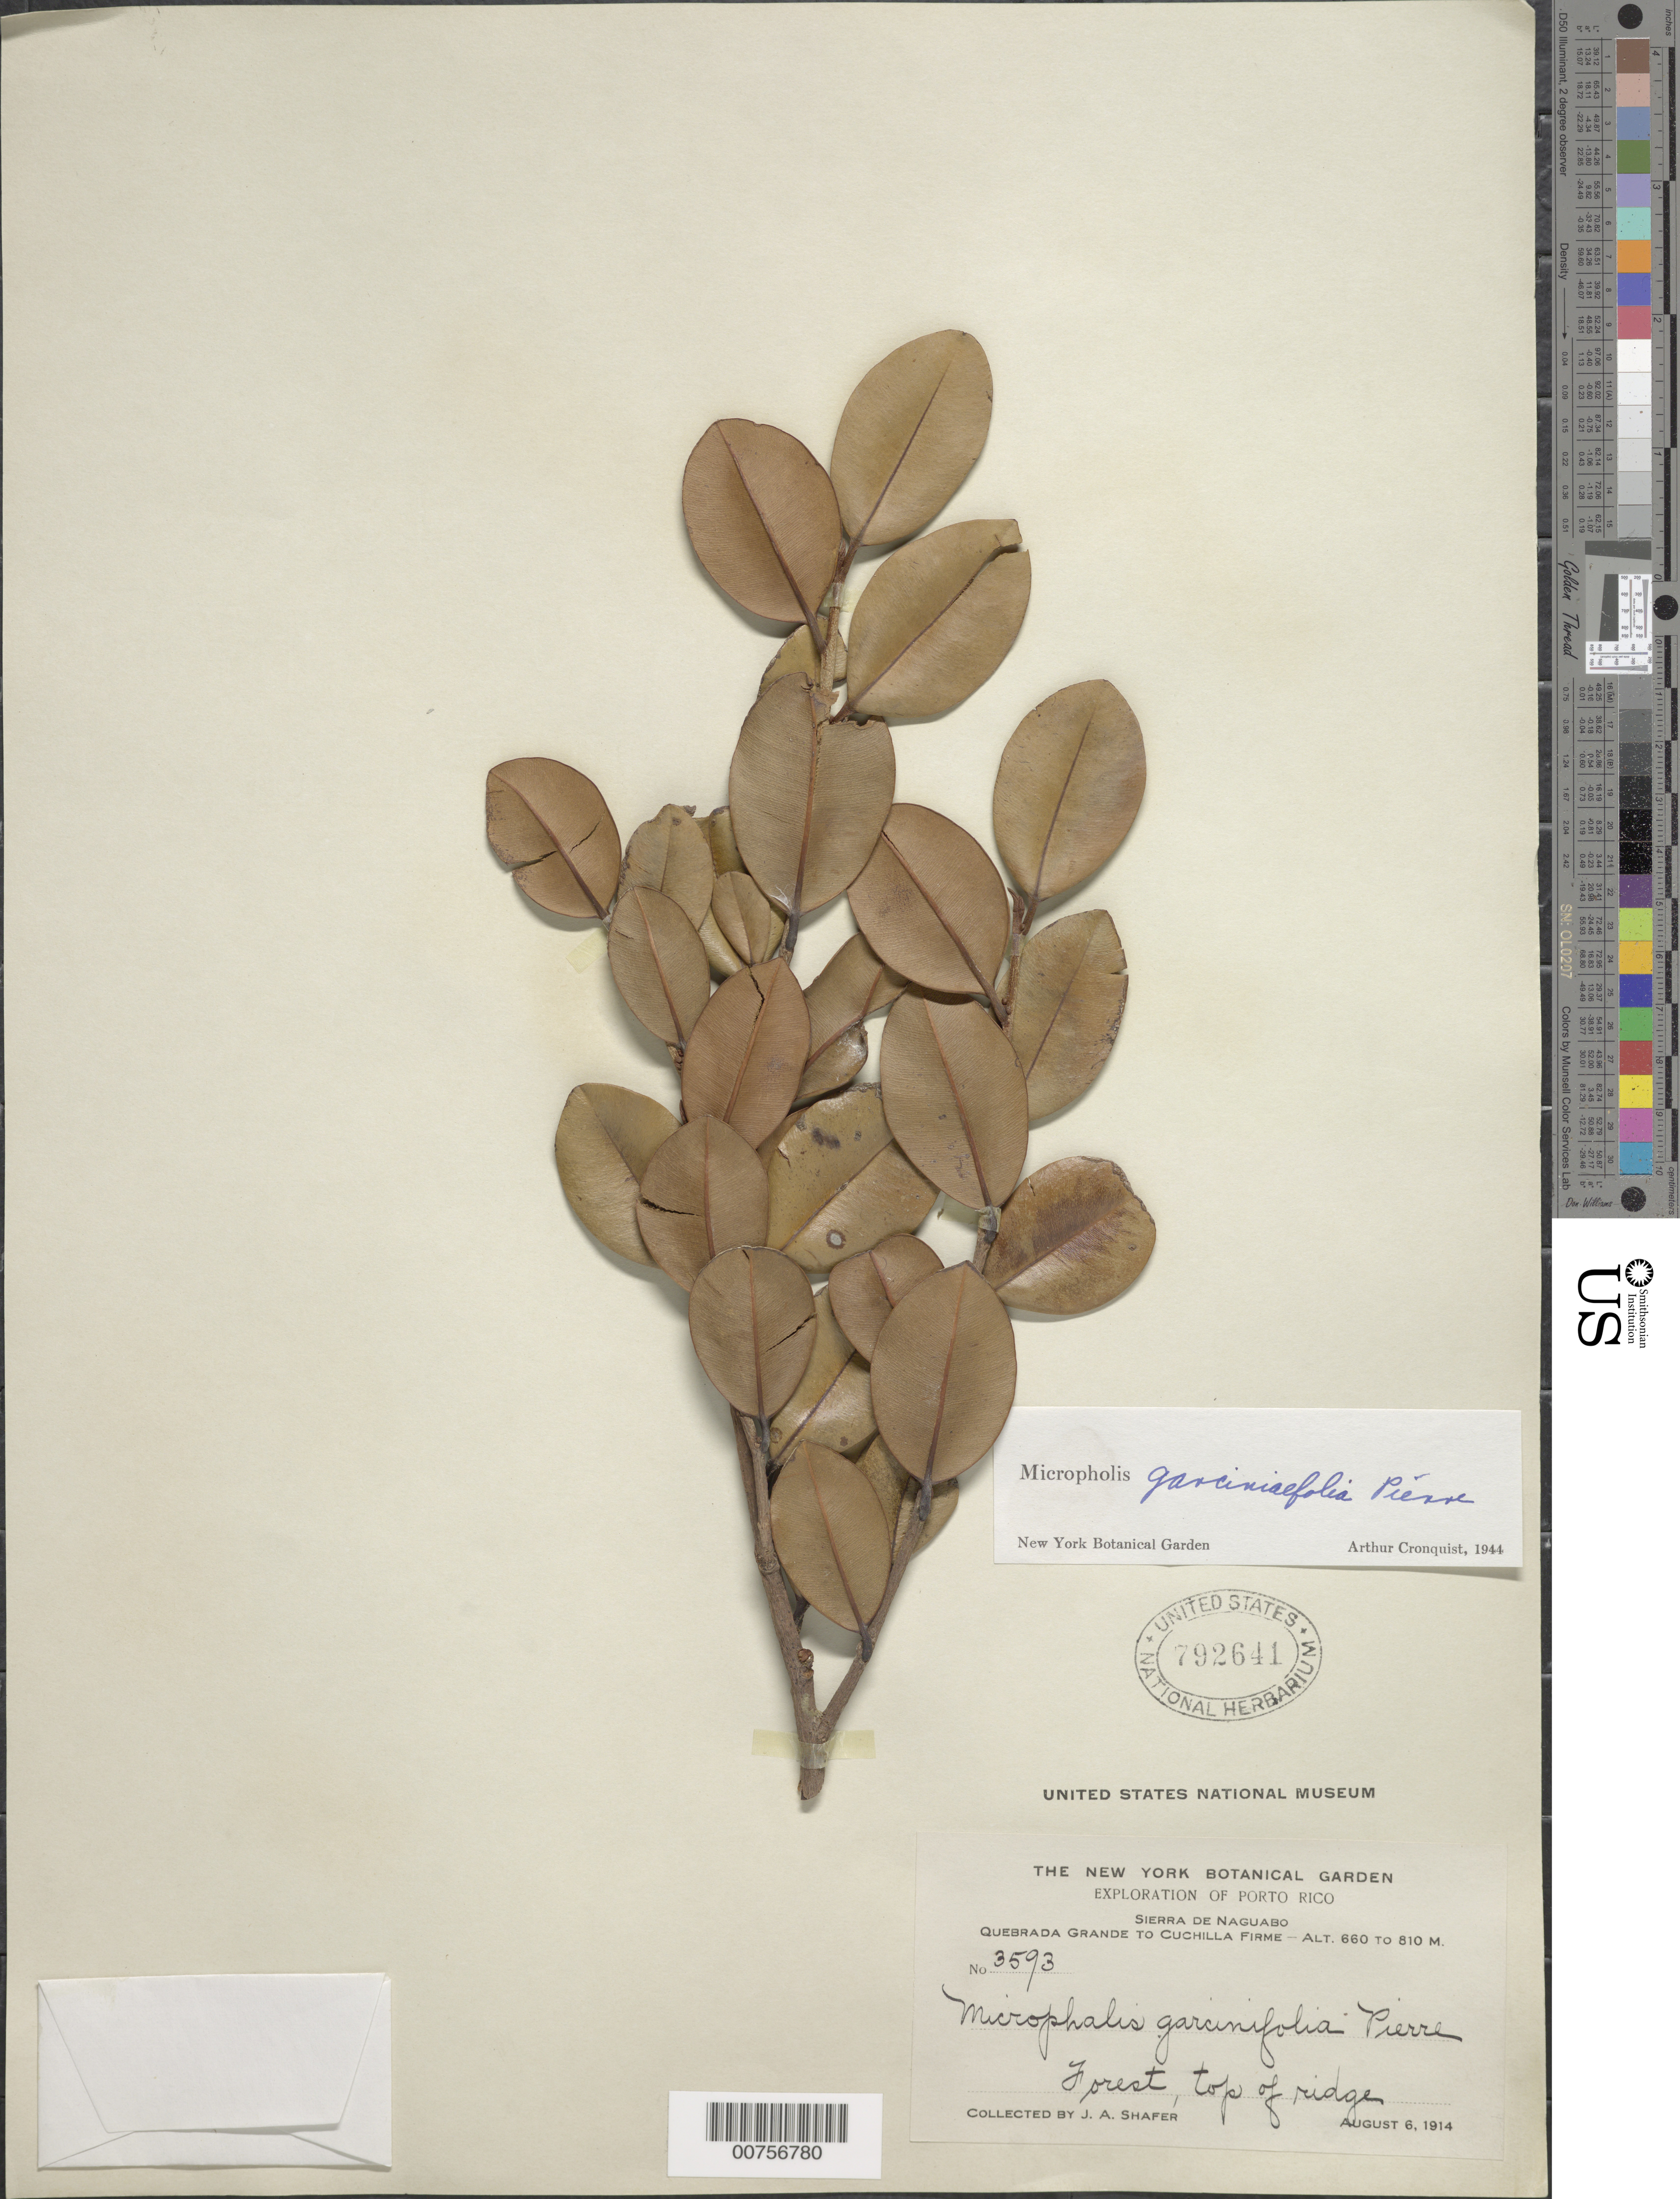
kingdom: Plantae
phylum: Tracheophyta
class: Magnoliopsida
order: Ericales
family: Sapotaceae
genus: Micropholis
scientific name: Micropholis garciniifolia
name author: Pierre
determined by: Cronquist, A. J.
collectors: J. A. Shafer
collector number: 3593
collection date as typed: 06 Aug 1914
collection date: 1914-08-06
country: Puerto Rico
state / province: Naguabo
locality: Sierra de Naguabo. Quebrada Grande to Cuchilla Firme.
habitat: Forest, top of ridge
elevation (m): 660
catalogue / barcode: US 792641